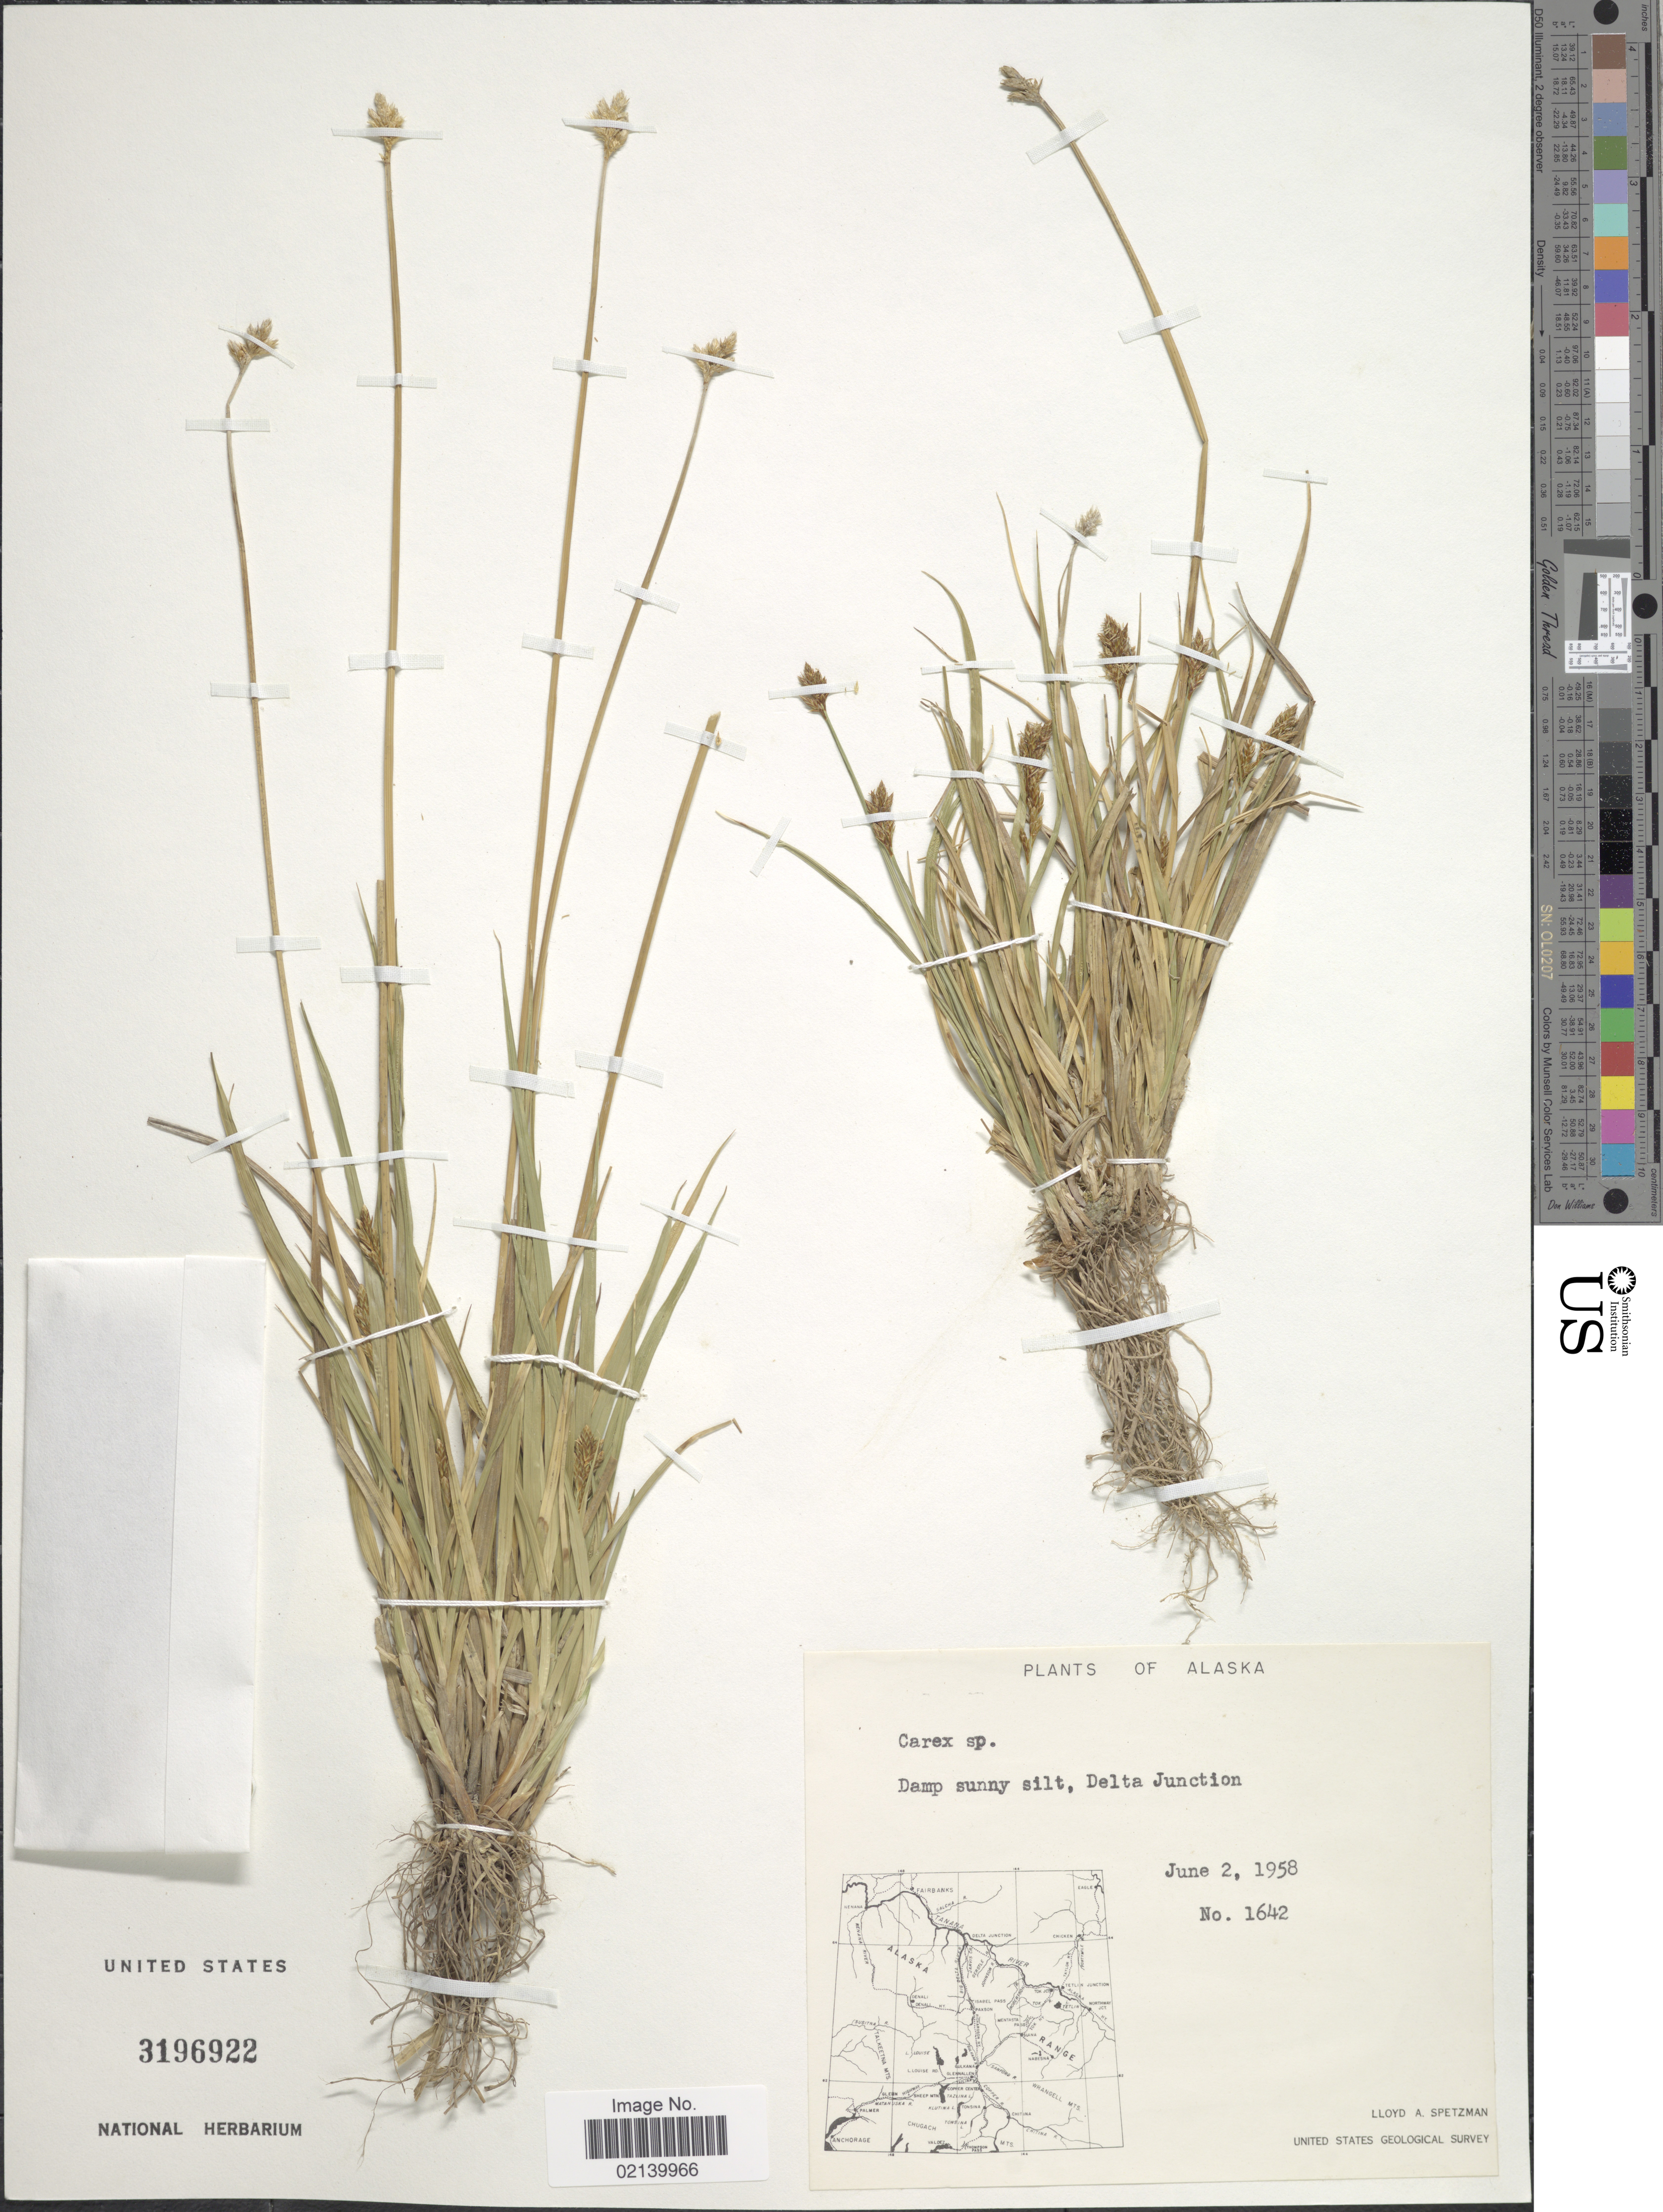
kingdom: Plantae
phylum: Tracheophyta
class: Liliopsida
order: Poales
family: Cyperaceae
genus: Carex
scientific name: Carex sp.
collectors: L. Spetzman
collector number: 1642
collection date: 1958-06-02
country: United States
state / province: Alaska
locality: Dampy sunny silt. Delta Junction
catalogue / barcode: US 3196922